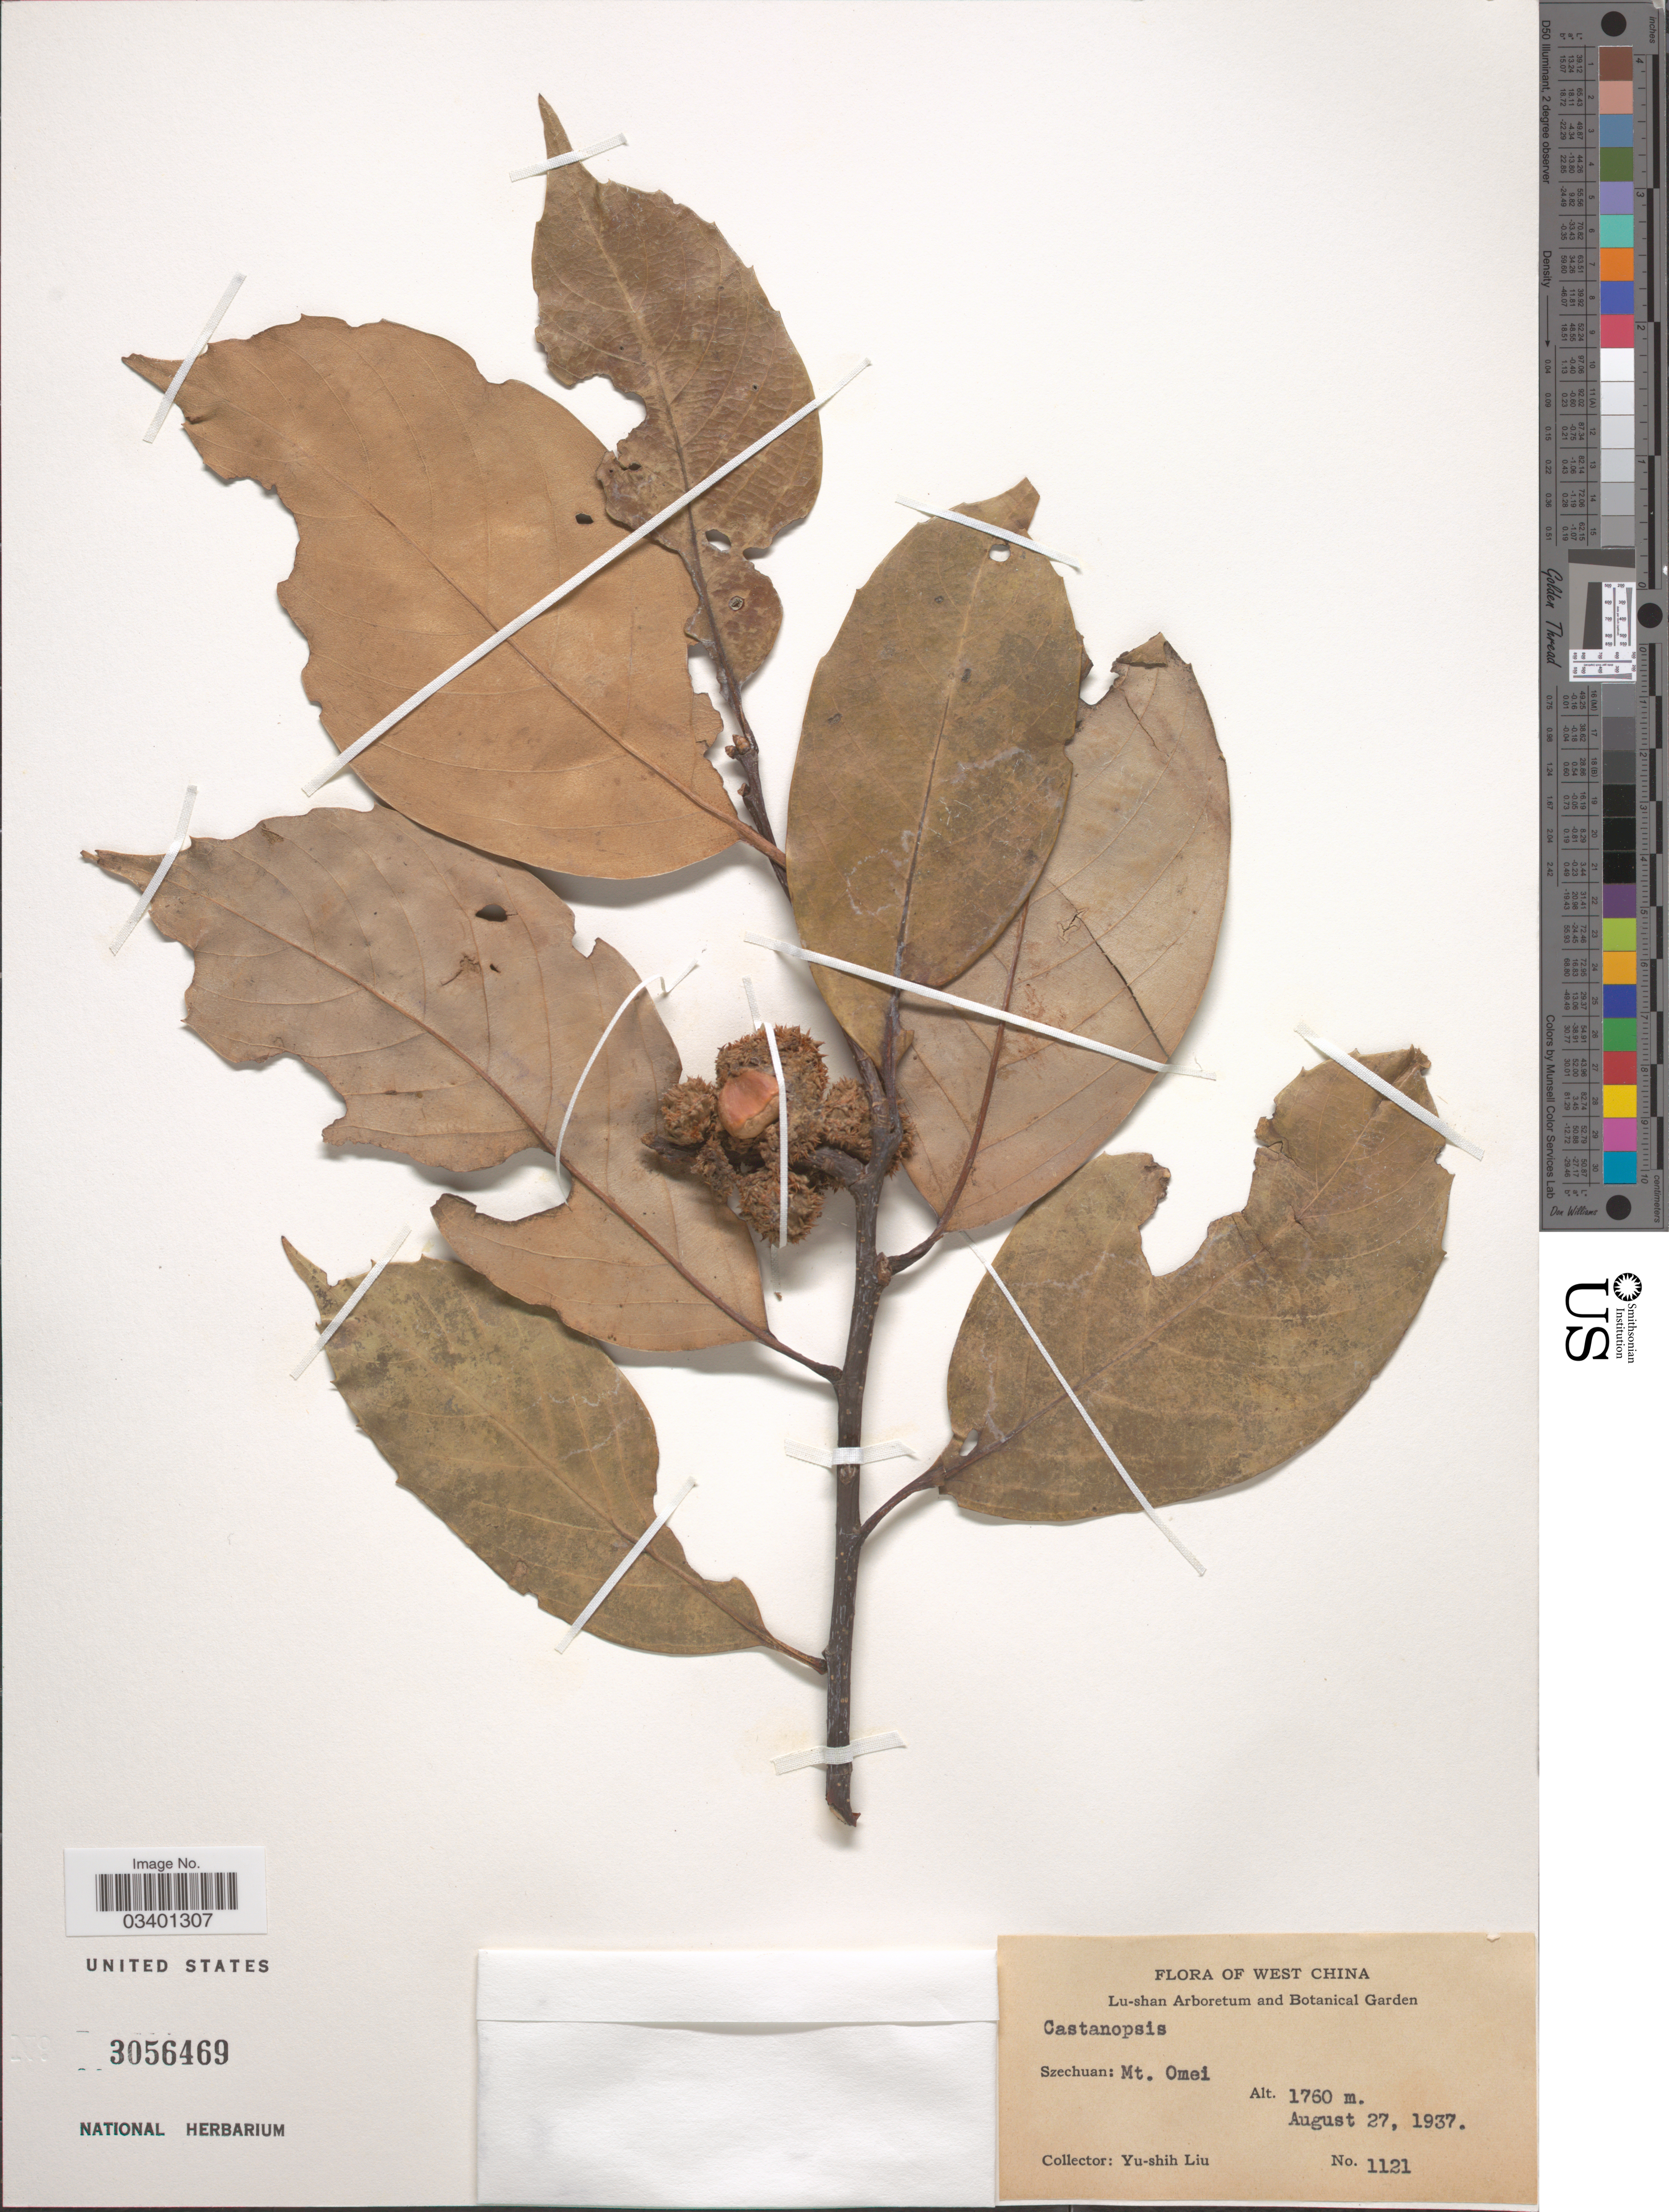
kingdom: Plantae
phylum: Tracheophyta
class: Magnoliopsida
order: Fagales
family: Fagaceae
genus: Castanopsis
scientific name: Castanopsis sp.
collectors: Y.-S. Liu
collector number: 1121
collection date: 1937-08-27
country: China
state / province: Sichuan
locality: West China. Szechuan: Mt. Omei.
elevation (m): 1760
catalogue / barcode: US 3056469